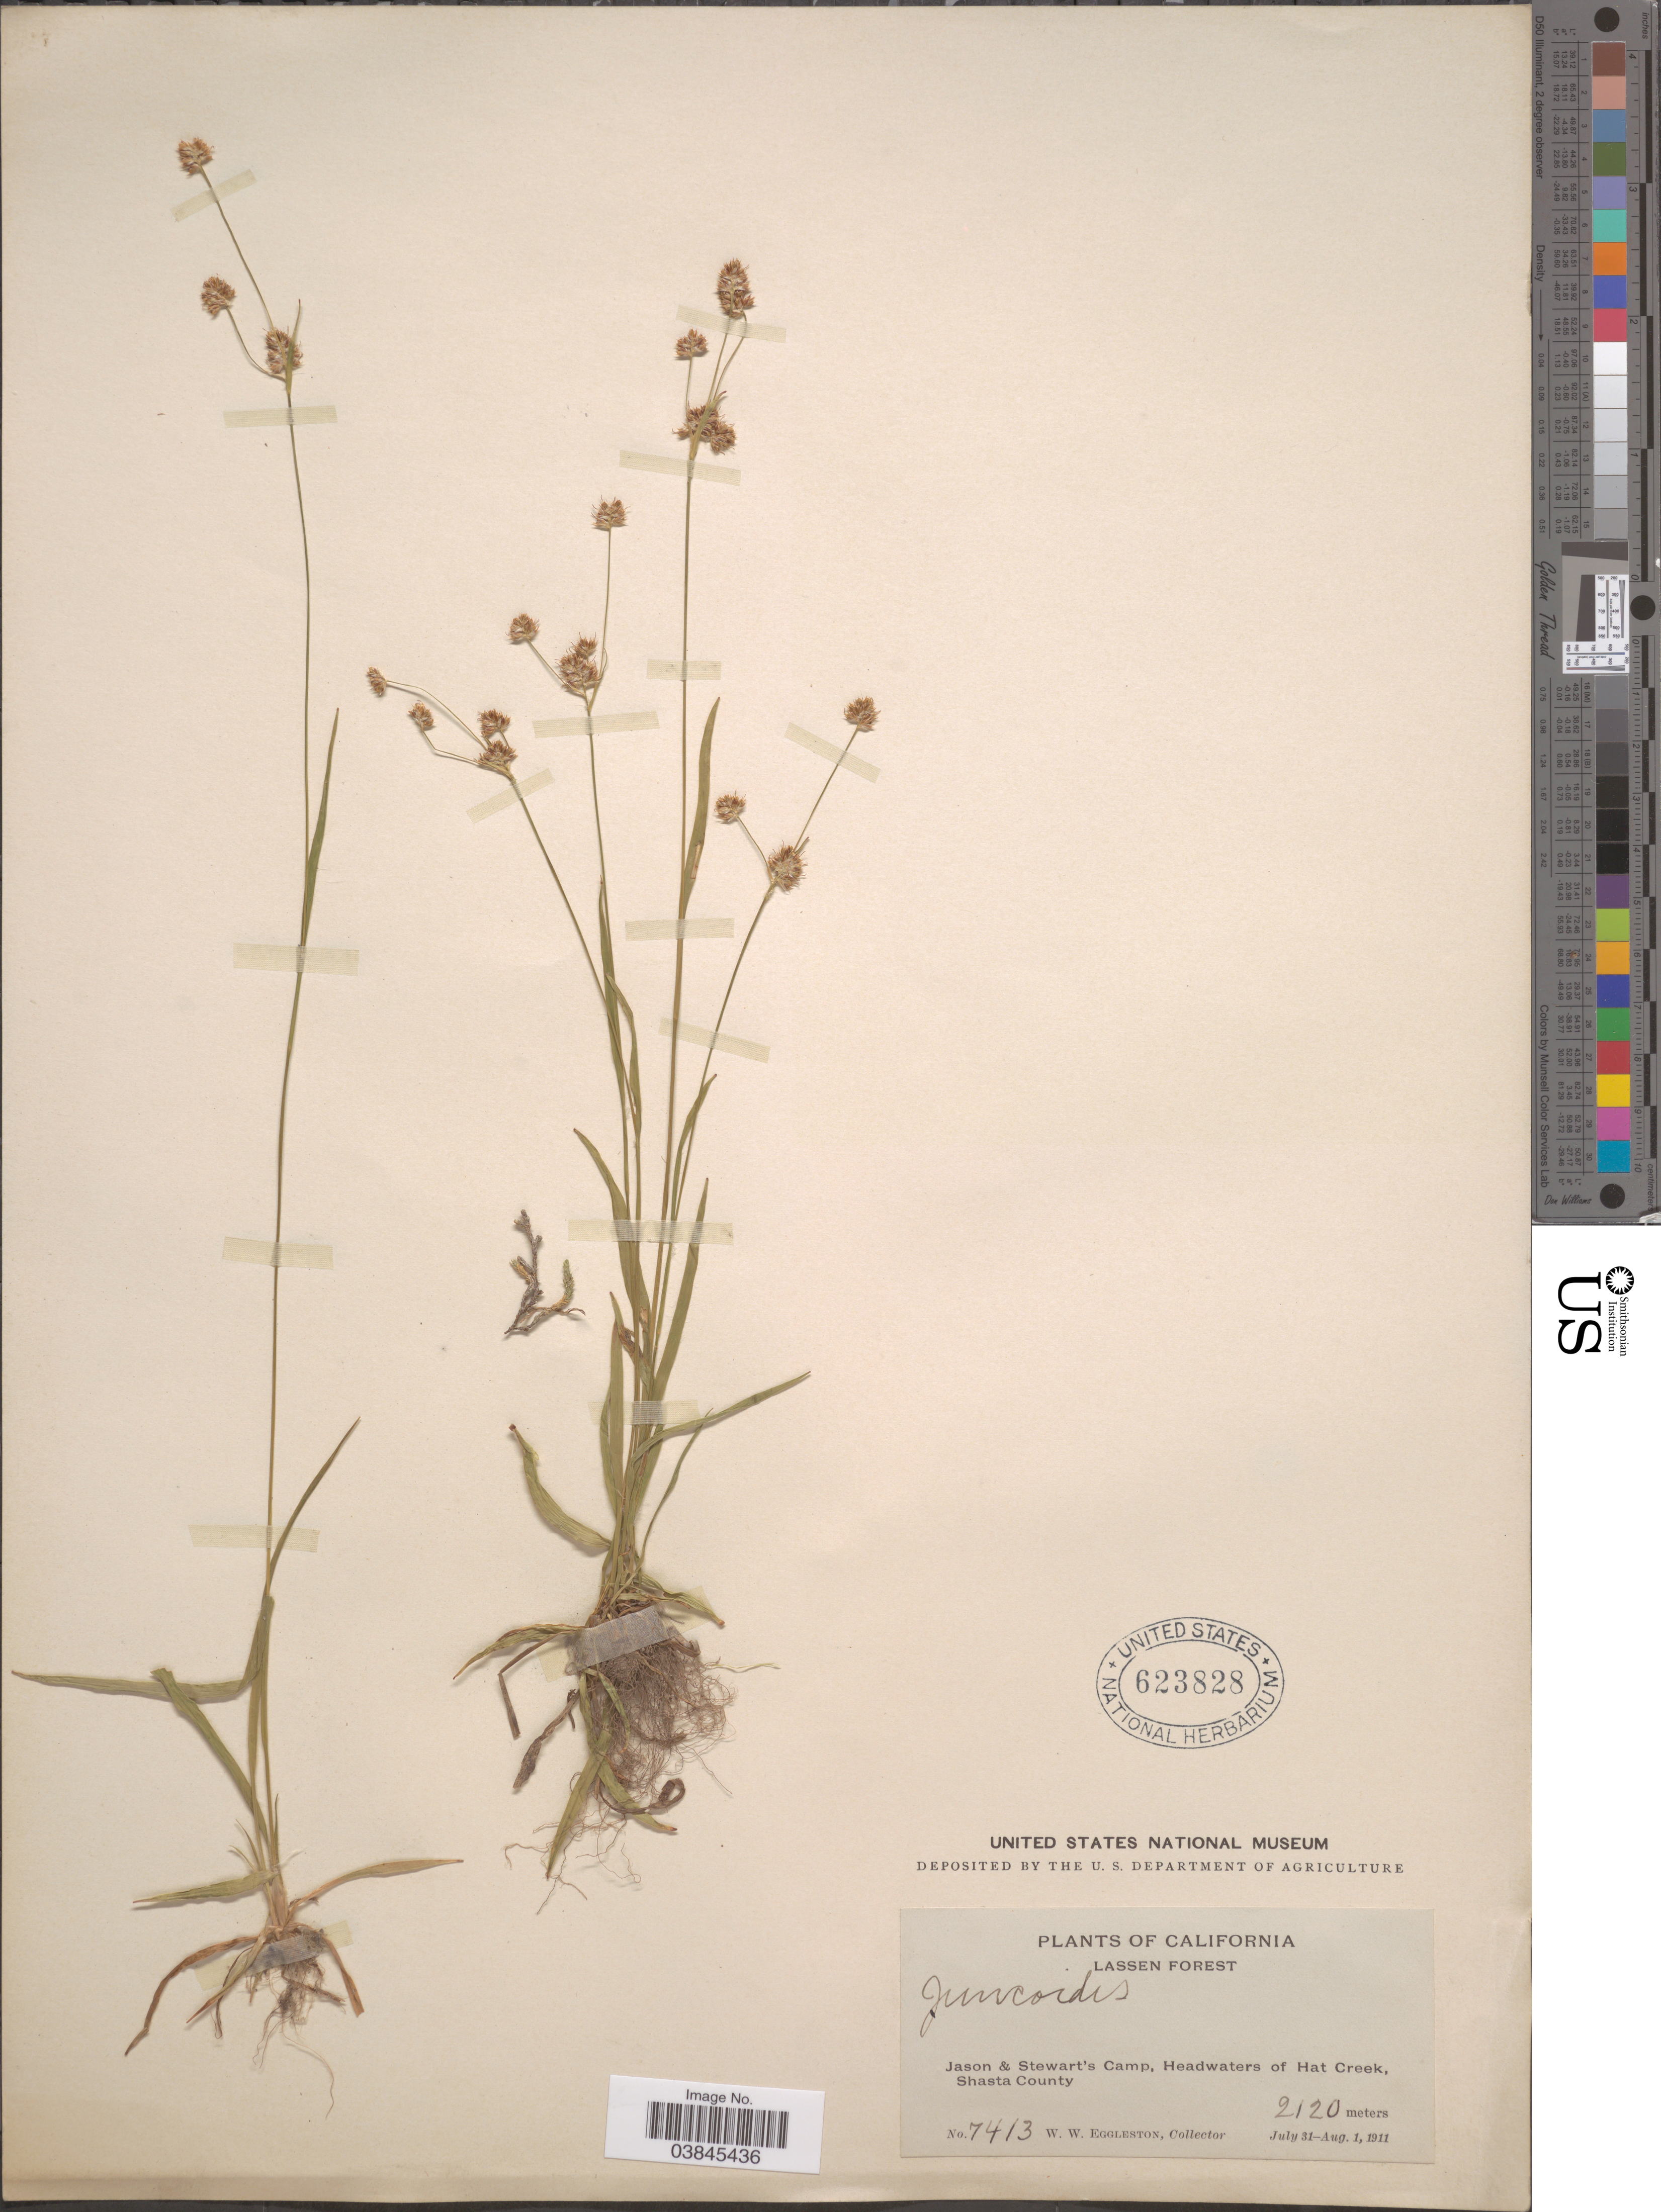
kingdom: Plantae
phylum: Tracheophyta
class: Liliopsida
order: Poales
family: Juncaceae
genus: Luzula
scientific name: Luzula campestris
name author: (L.) DC.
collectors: W. W. Eggleston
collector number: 7413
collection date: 1911-07-31/1911-08-01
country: United States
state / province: California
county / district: Shasta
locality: Lassen Forest. Jason & Stewart's Camp, Headwaters of Hat Creek, Shasta County.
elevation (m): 2120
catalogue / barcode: US 623828